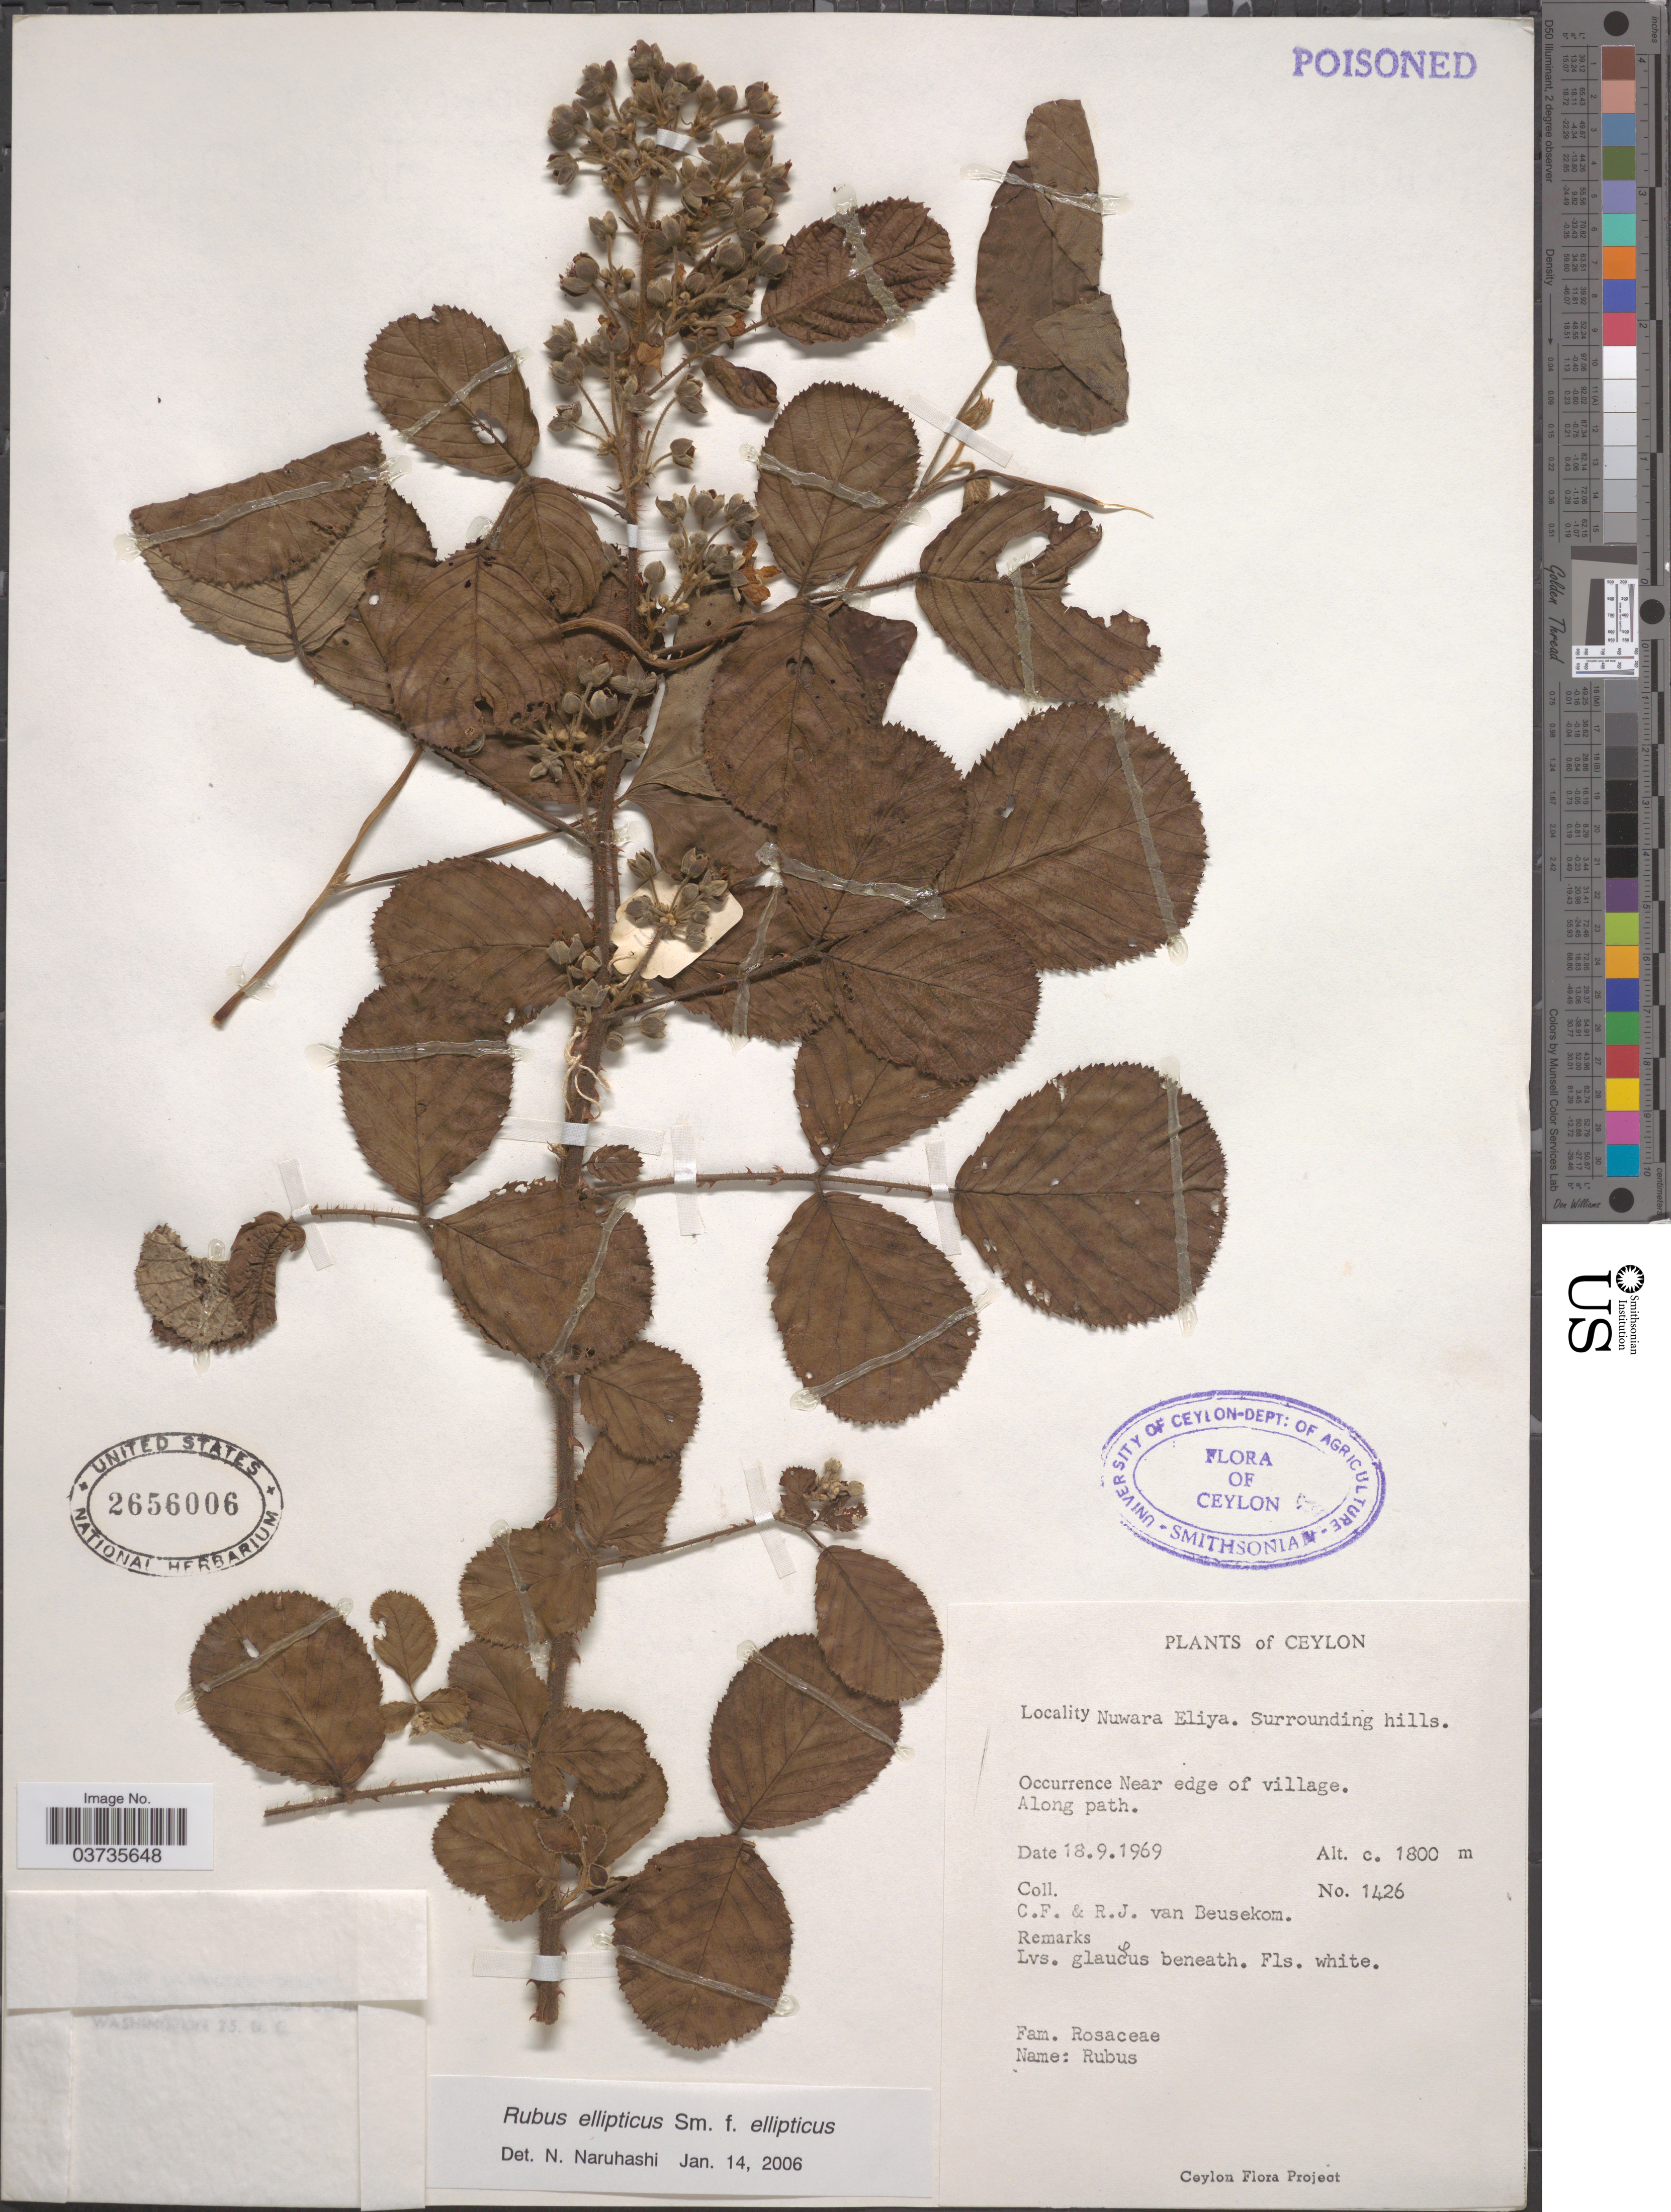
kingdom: Plantae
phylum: Tracheophyta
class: Magnoliopsida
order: Rosales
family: Rosaceae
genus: Rubus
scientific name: Rubus ellipticus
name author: Sm.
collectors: C. F. Beusekom & R. Beusekom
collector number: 1426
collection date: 1969-09-18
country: Sri Lanka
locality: Ceylon. Near edge of village. Along path.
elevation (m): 1800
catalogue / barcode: US 2656006